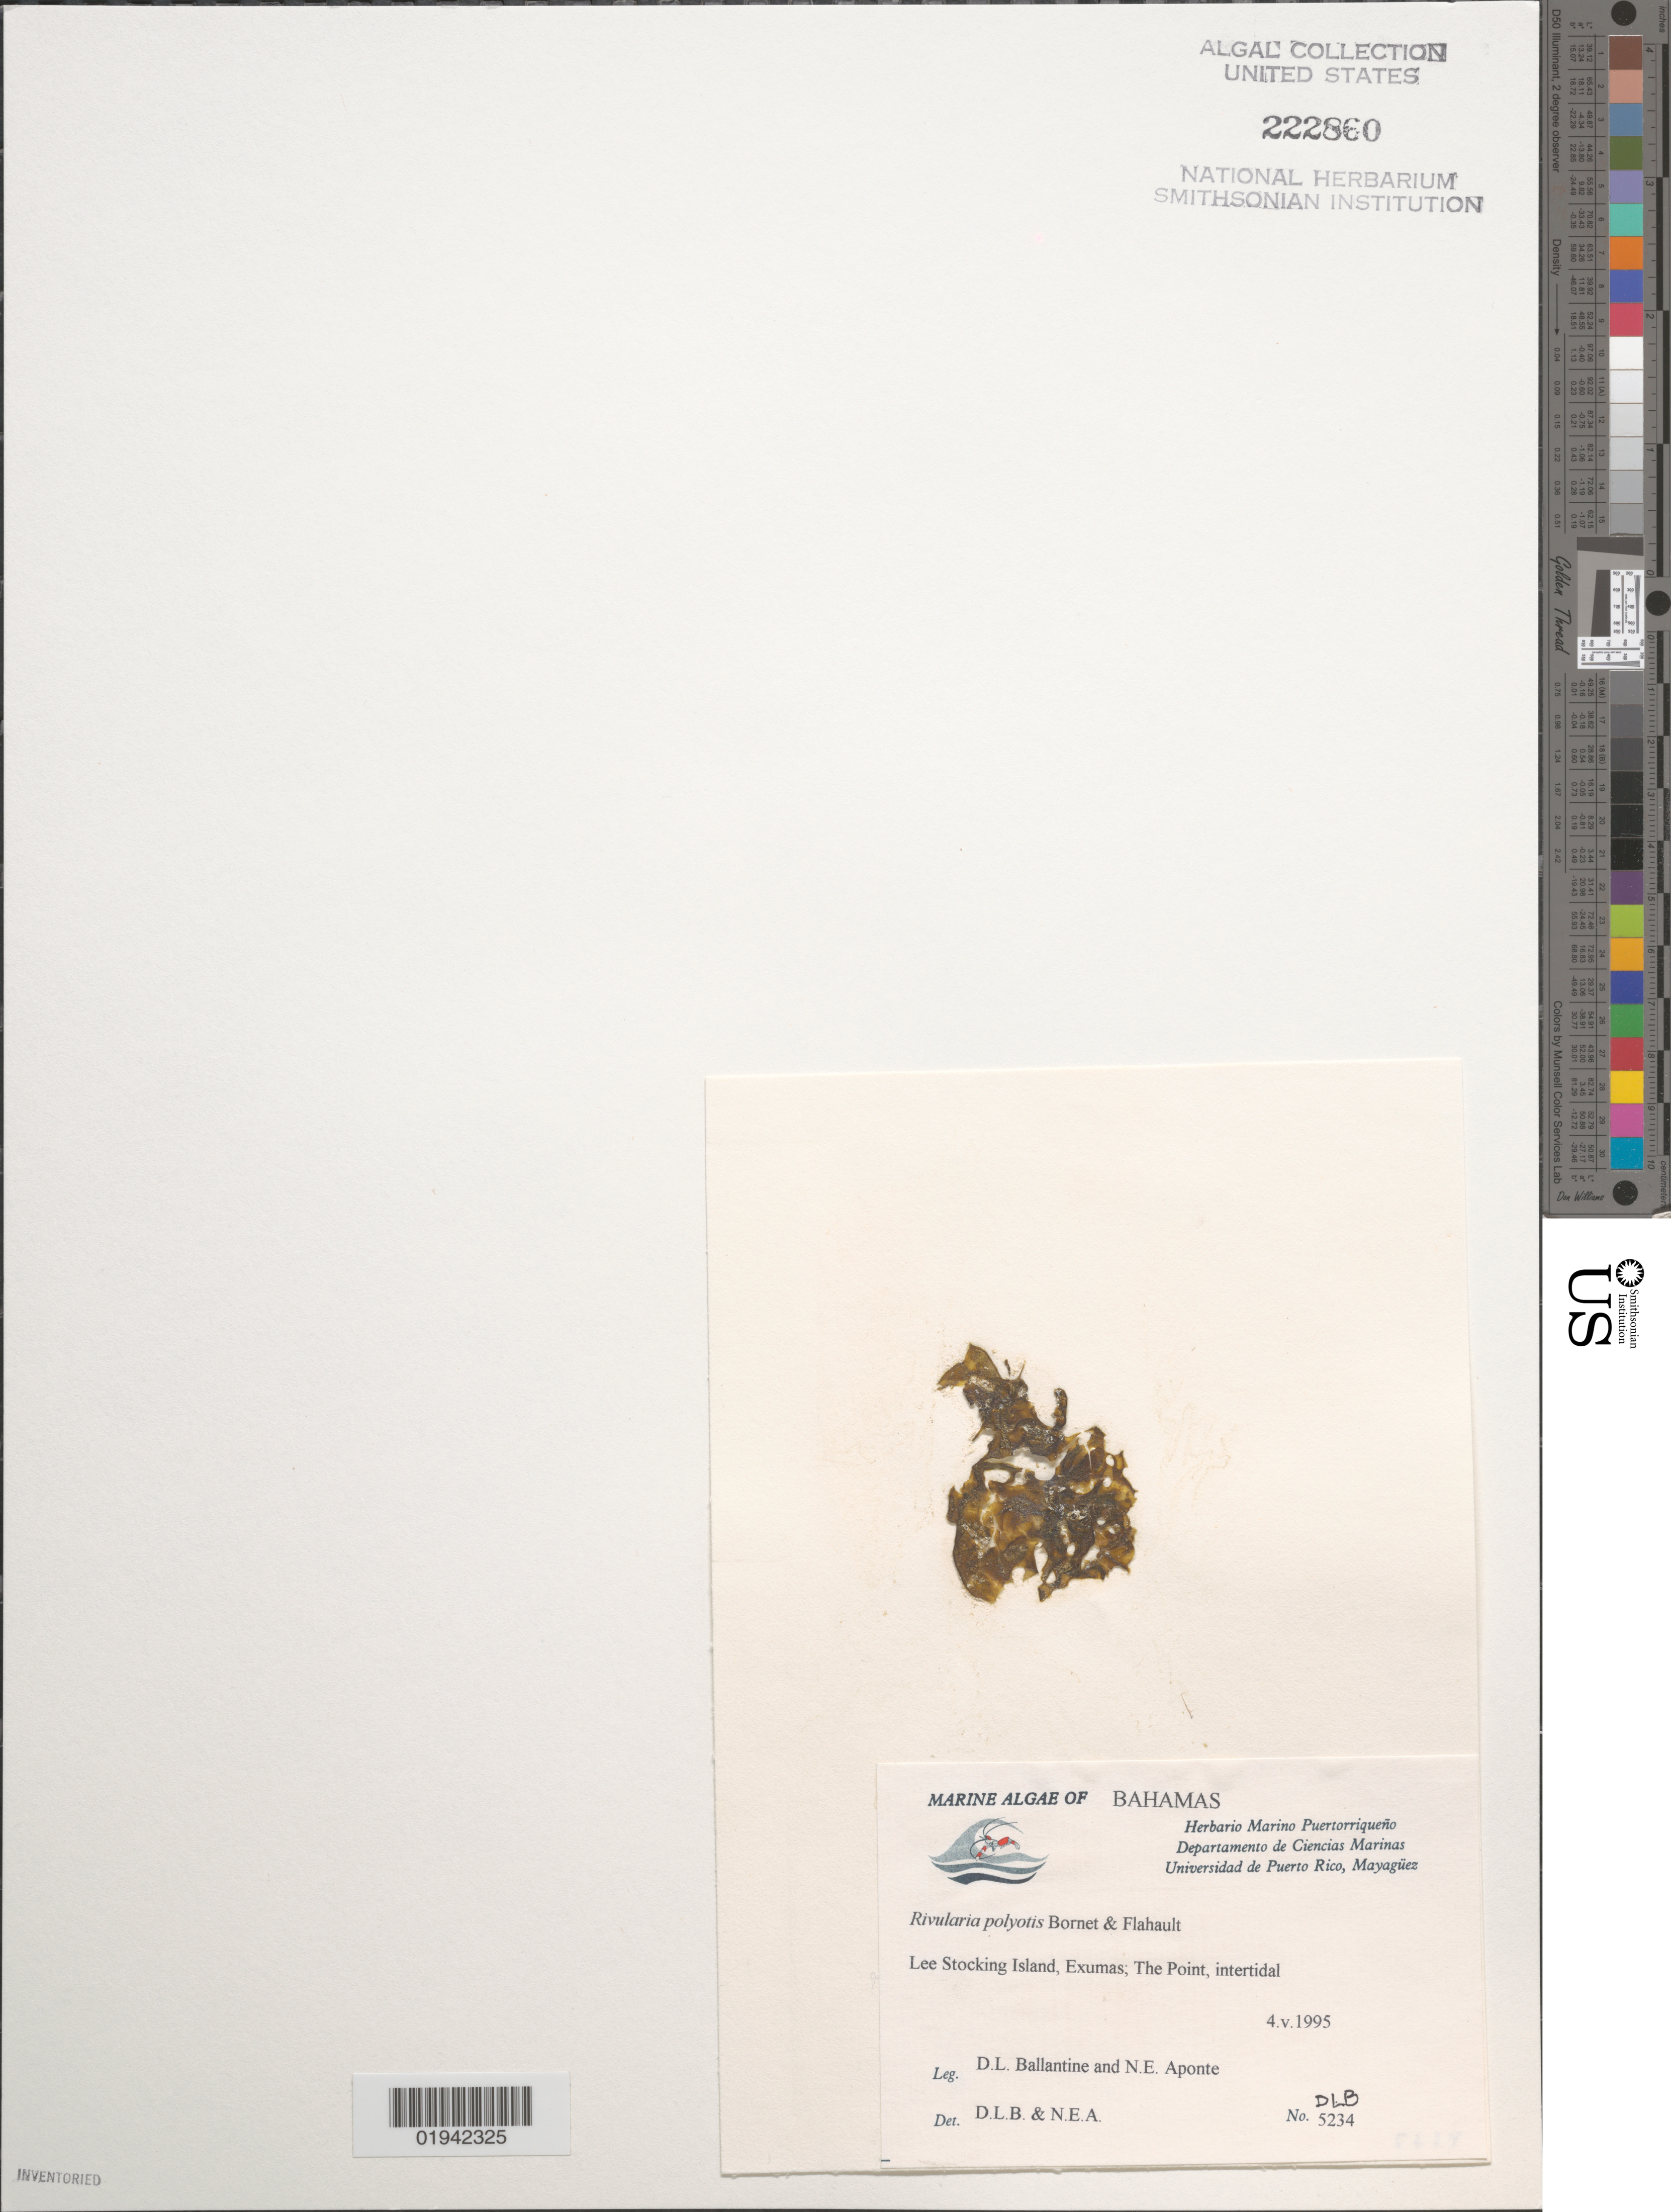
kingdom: Bacteria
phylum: Cyanobacteria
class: Cyanobacteriia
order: Cyanobacteriales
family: Nostocaceae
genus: Rivularia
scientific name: Rivularia polyotis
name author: Roth ex Bornet & Flahault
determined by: Ballantine, D. L.; Aponte, N. E.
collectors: D.L. Ballantine & N. E. Aponte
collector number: DLB 5234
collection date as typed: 04 May 1995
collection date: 1995-05-04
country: Bahamas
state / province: Exumas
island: Lee Stocking Island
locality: The Point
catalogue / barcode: US 222860